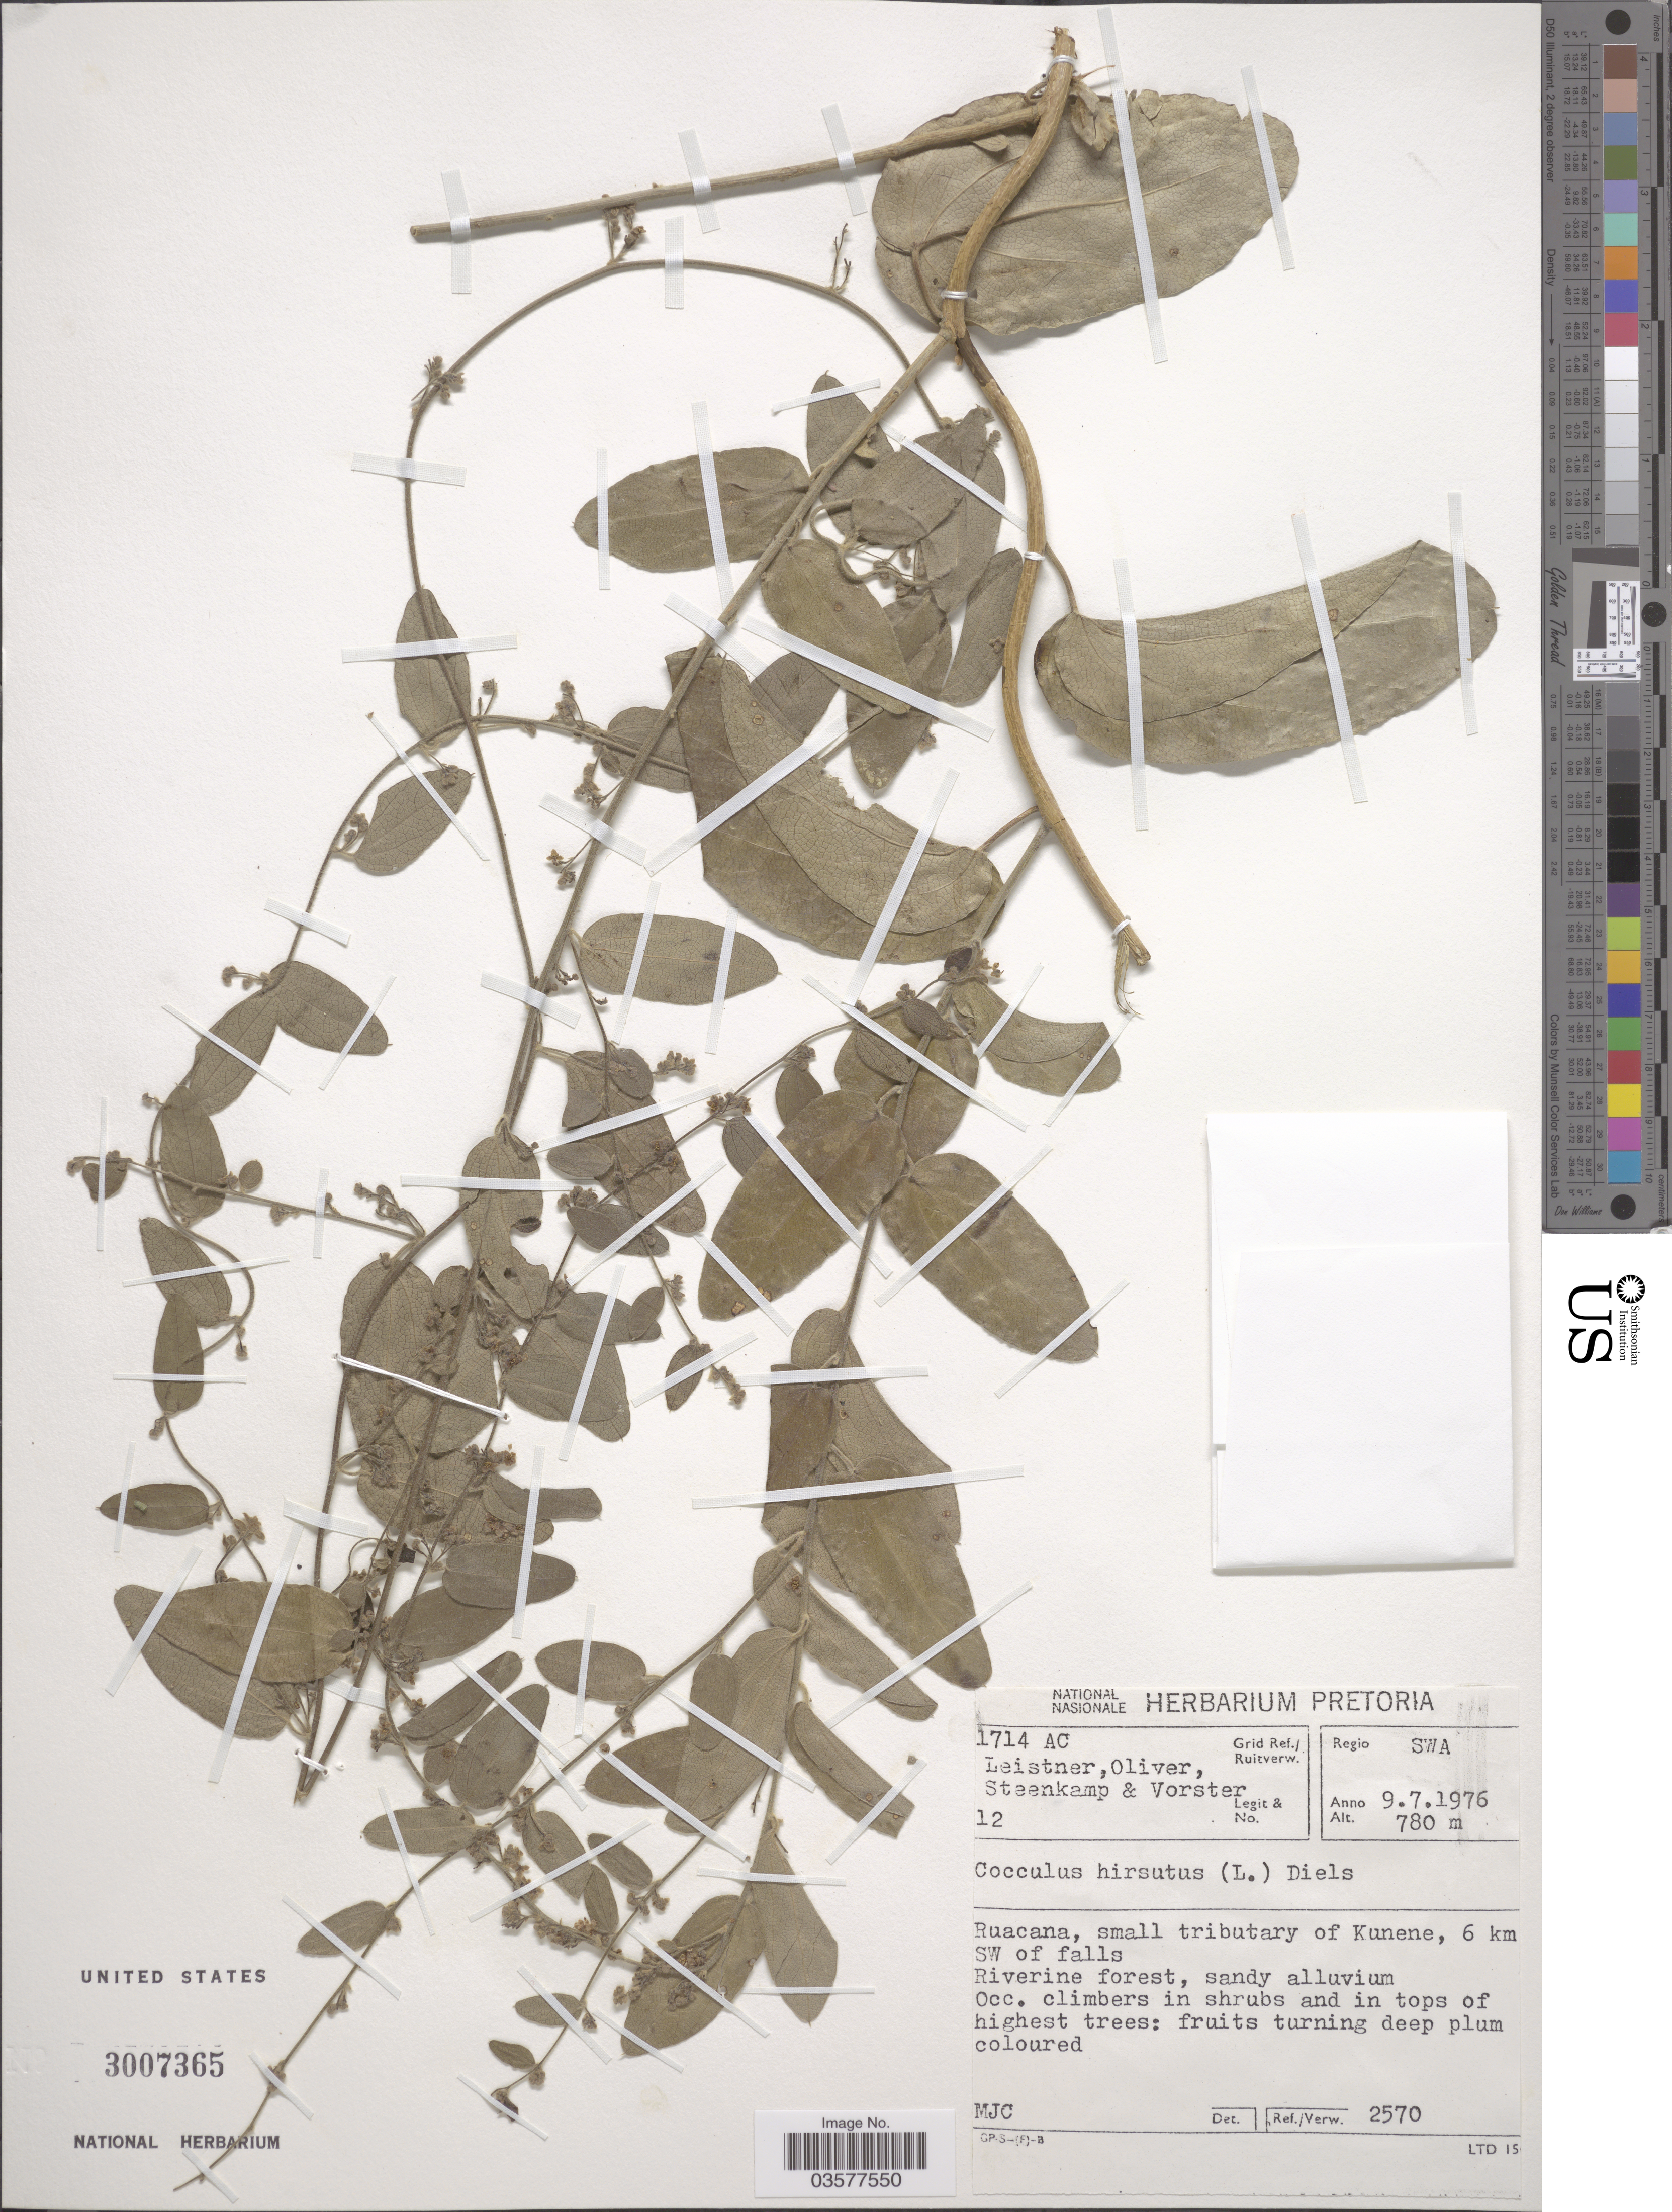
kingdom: Plantae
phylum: Tracheophyta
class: Magnoliopsida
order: Ranunculales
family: Menispermaceae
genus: Cocculus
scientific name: Cocculus hirsutus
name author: (L.) Diels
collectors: Leistner, Oliver, --, -- Steenkamp & -. Vorster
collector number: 12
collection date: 1976-07-09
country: Namibia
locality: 1714 AC Grid Ref./ Ruitverw. Regio SWA. Ruacana, small tributary of Kunene, 6 km SW of falls.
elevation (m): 780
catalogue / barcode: US 3007365